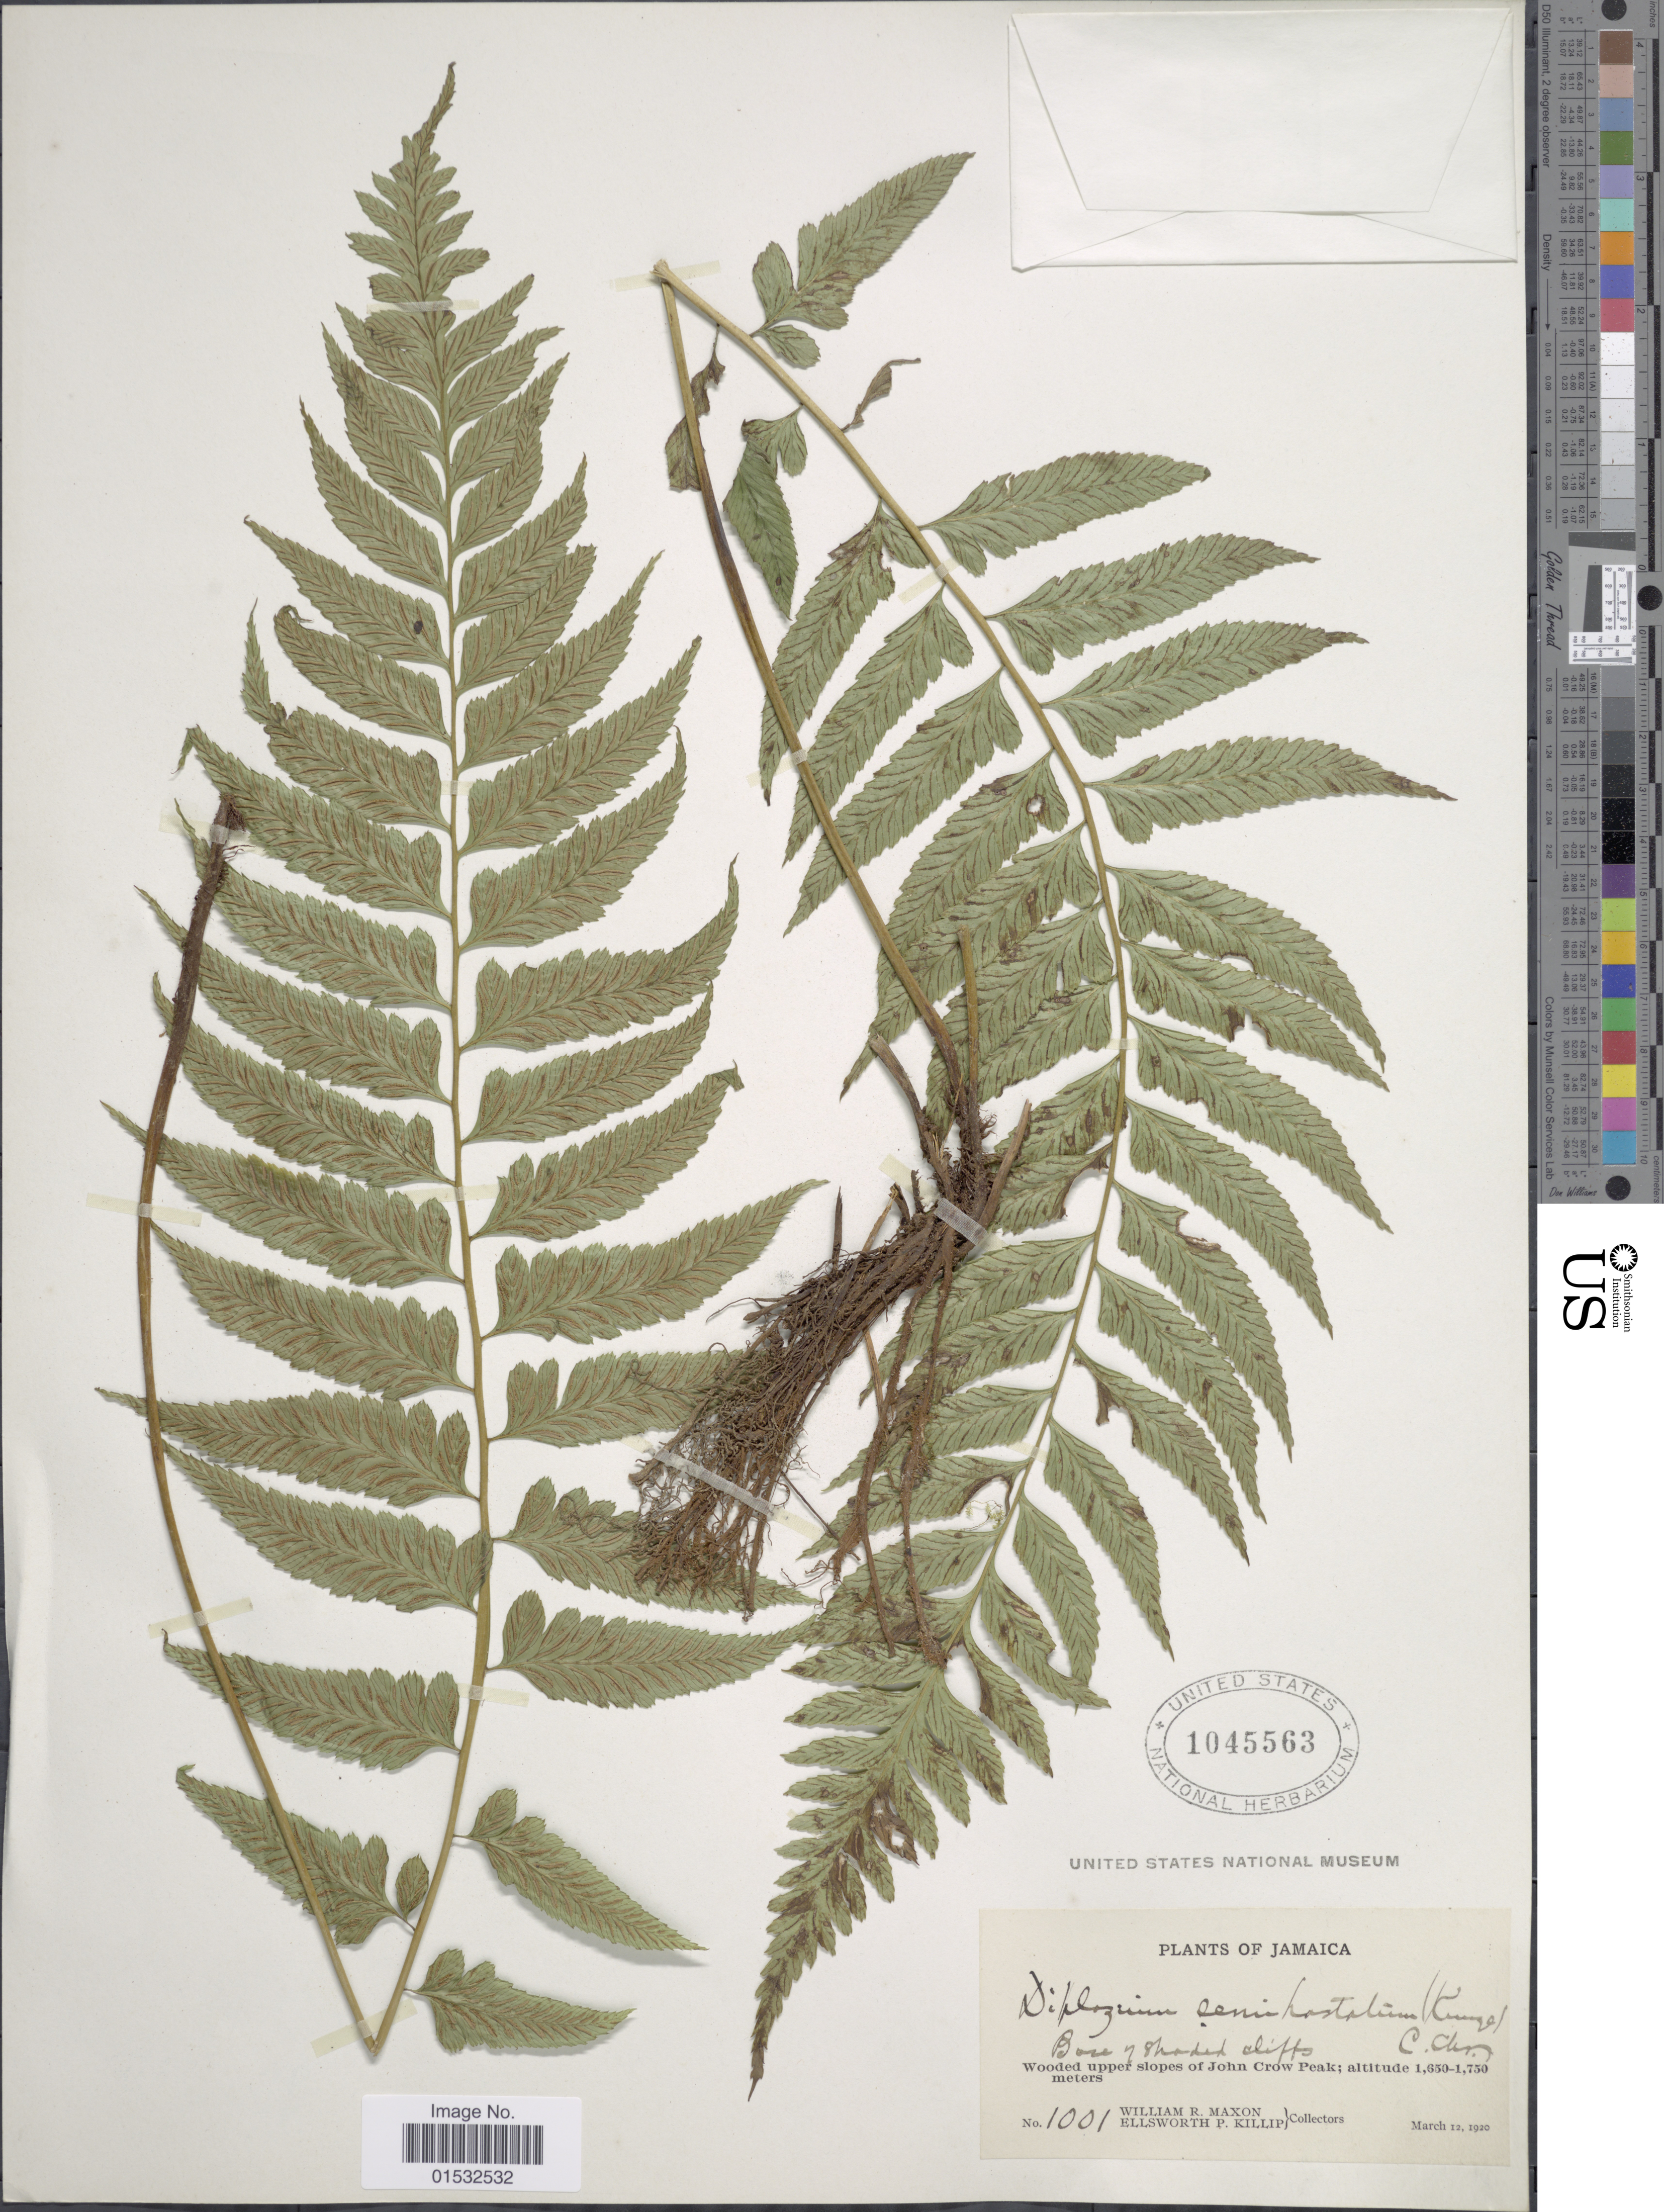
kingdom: Plantae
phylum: Tracheophyta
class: Polypodiopsida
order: Polypodiales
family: Athyriaceae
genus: Diplazium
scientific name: Diplazium cristatum x D. unilobum (Poir.) Hieron.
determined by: Sánchez, C.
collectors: W. R. Maxon & E. P. Killip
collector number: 1001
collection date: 1920-03-12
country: Jamaica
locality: Wooded upper slopes of John Crow Peak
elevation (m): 1650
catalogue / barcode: US 1045563